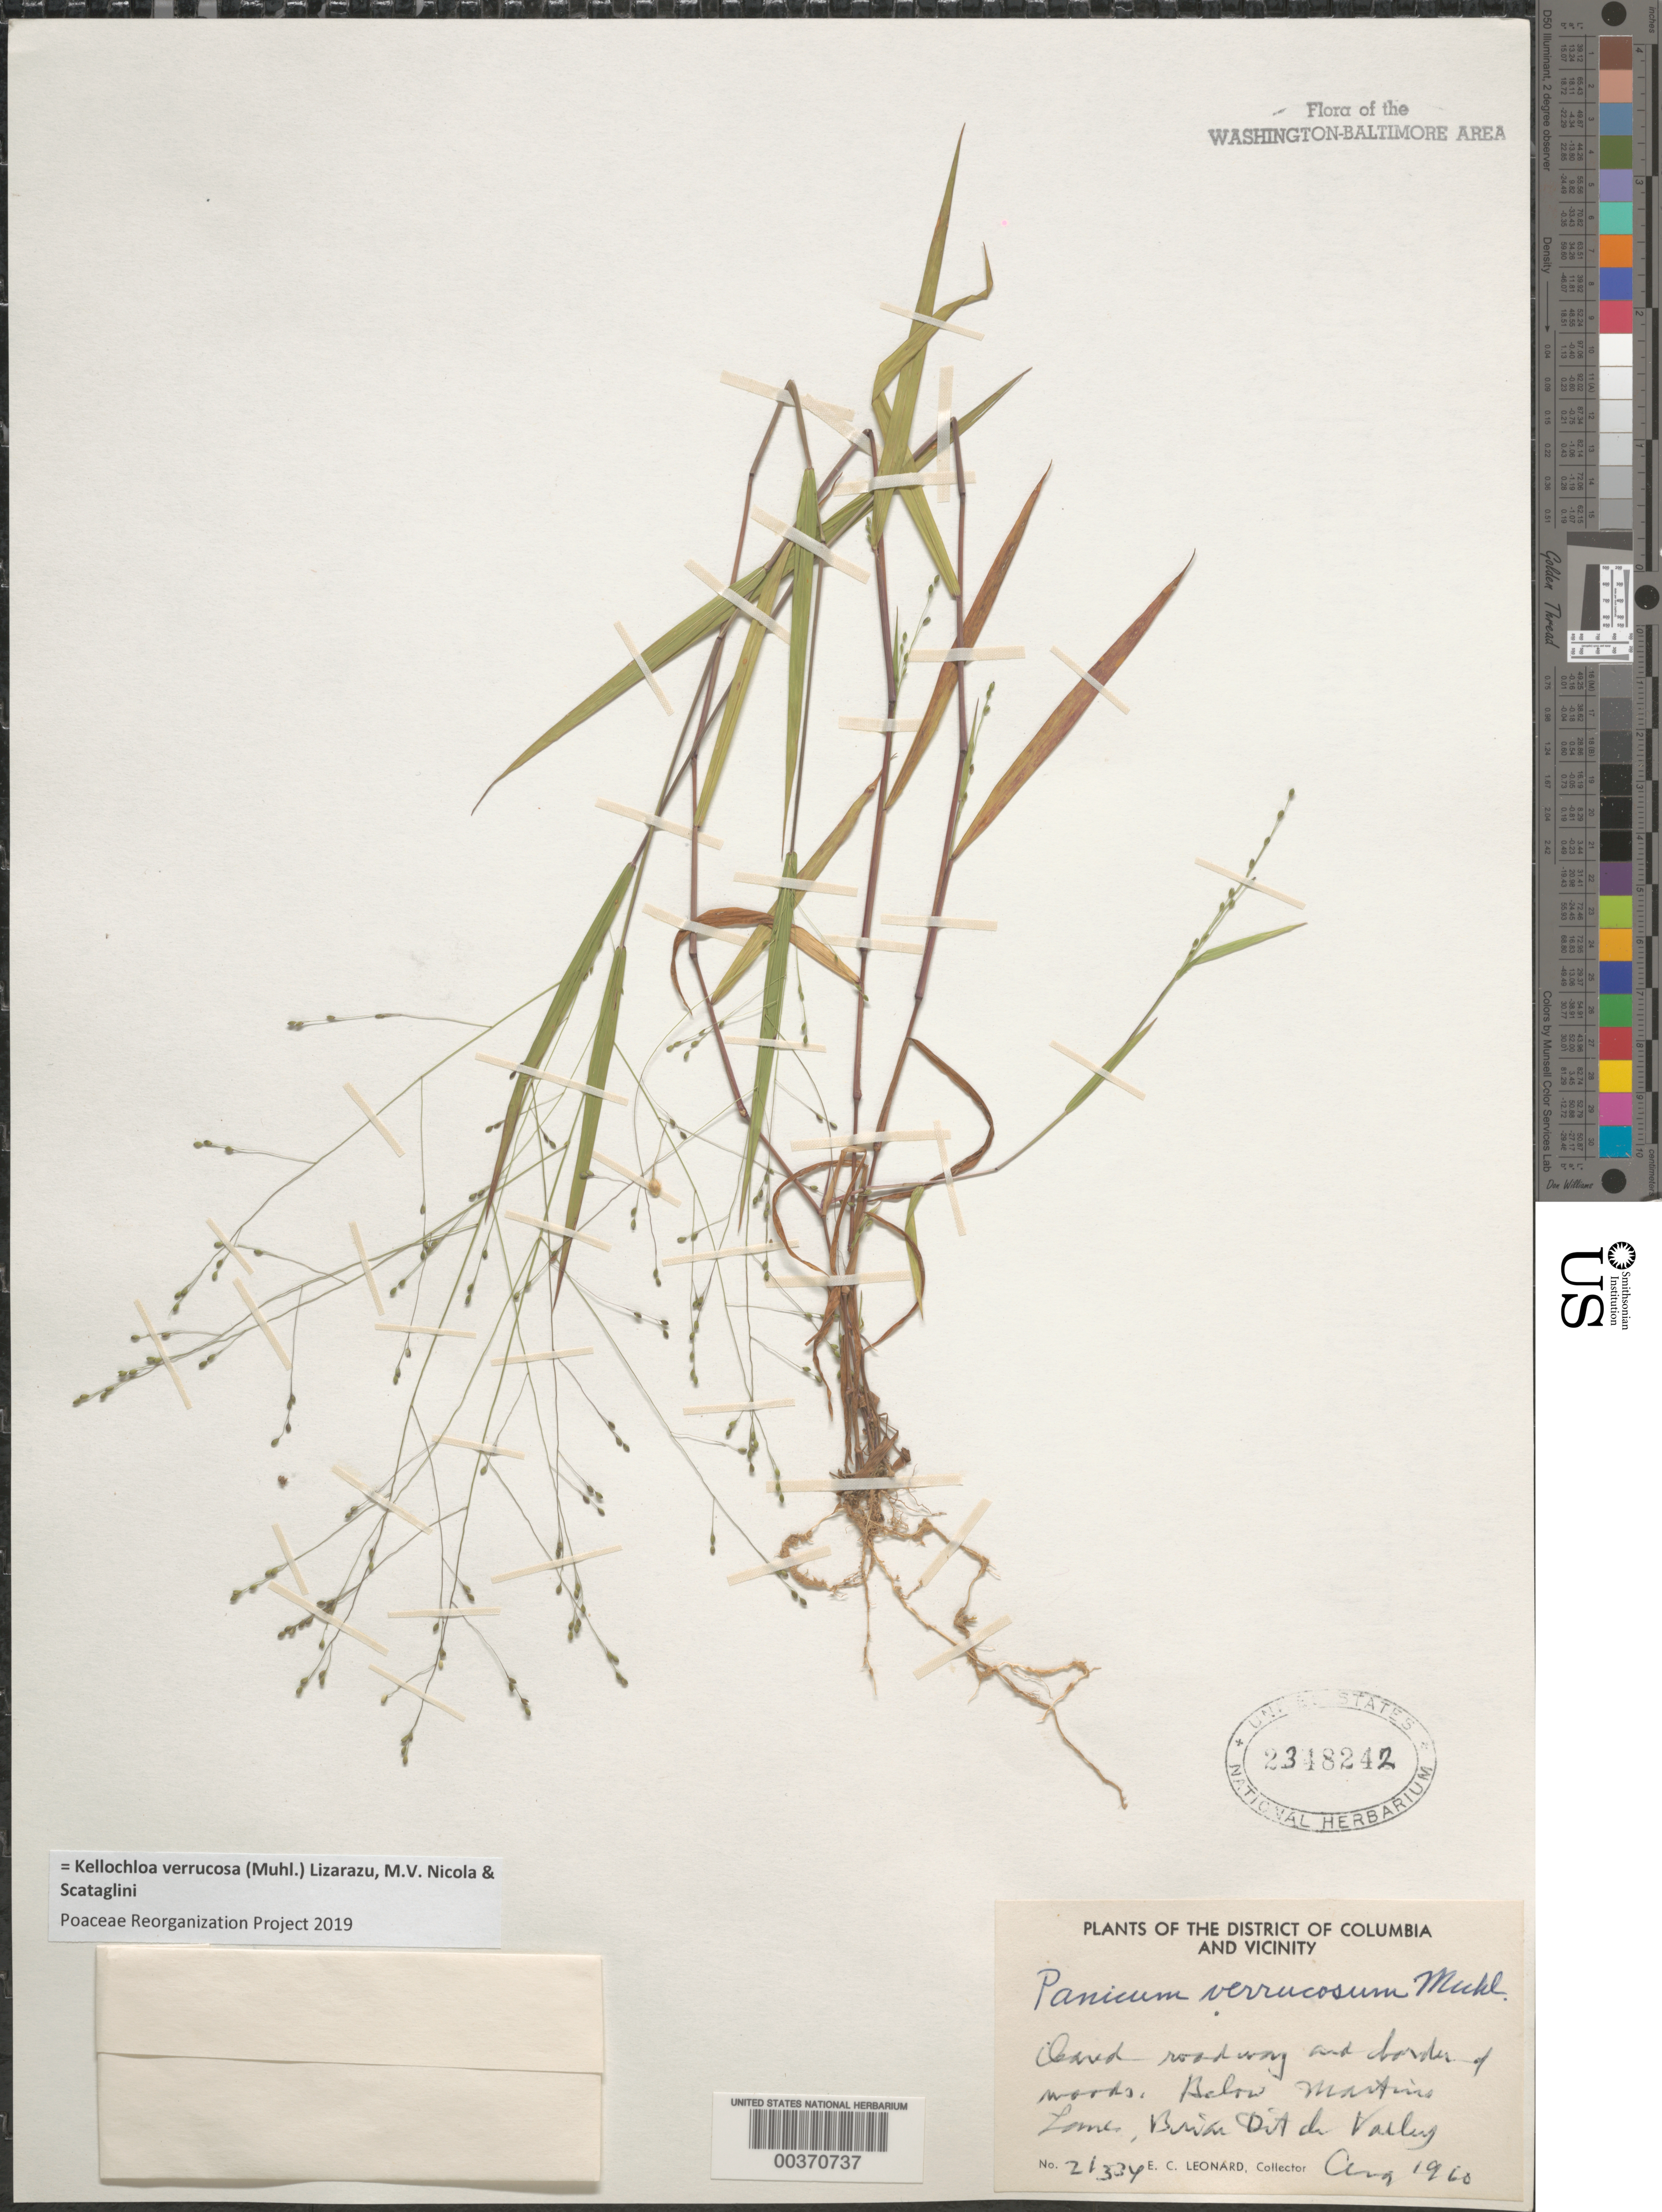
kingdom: Plantae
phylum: Tracheophyta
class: Liliopsida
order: Poales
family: Poaceae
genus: Panicum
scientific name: Panicum verrucosum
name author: Muhl.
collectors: E. C. Leonard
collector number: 21334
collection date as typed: Aug 1960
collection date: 1960-08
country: United States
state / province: Maryland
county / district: Prince George's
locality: Below Martins Lane in Briar Ditch Valley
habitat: Cleared roadway and border of woods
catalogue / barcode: US 2348242